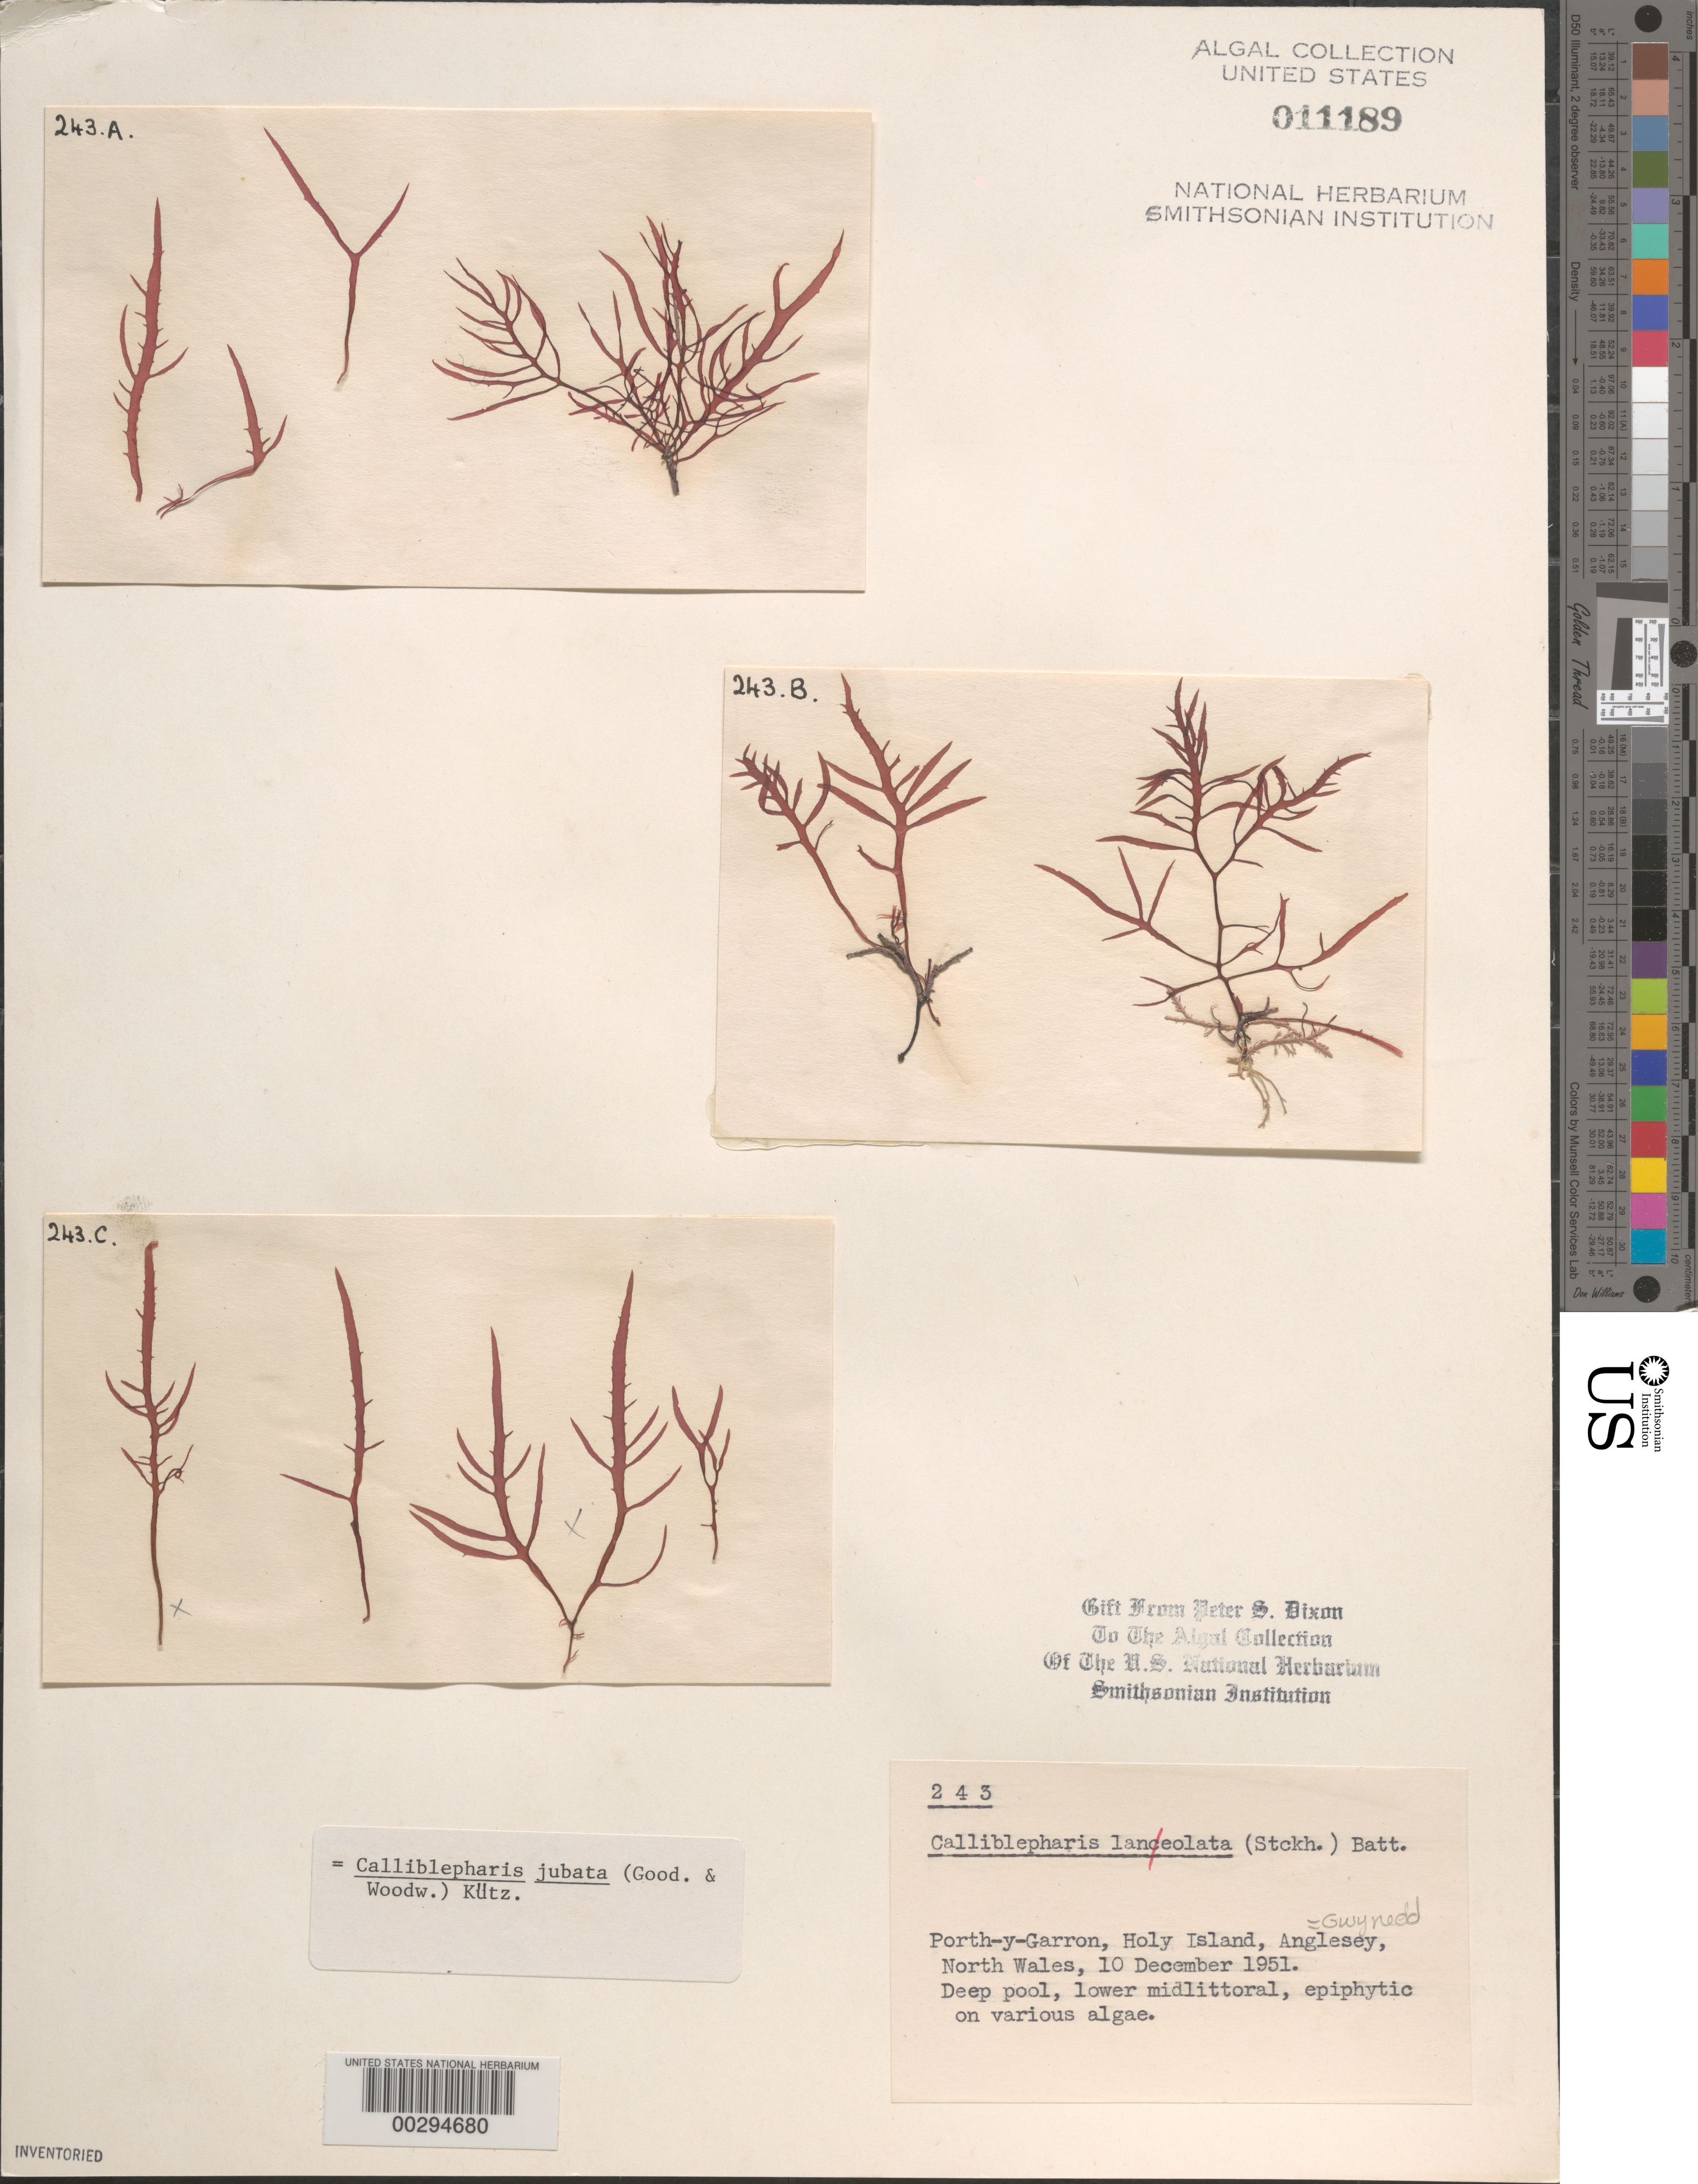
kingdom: Plantae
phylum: Rhodophyta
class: Florideophyceae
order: Gigartinales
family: Cystocloniaceae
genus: Calliblepharis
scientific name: Calliblepharis jubata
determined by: Dixon, P. S.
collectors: P. S. Dixon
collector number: PSD 243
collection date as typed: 10 Dec 1951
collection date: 1951-12-10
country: United Kingdom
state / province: Wales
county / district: Gwynedd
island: Anglesey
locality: Porth-y-Garron, Holy Island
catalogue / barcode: US 11189